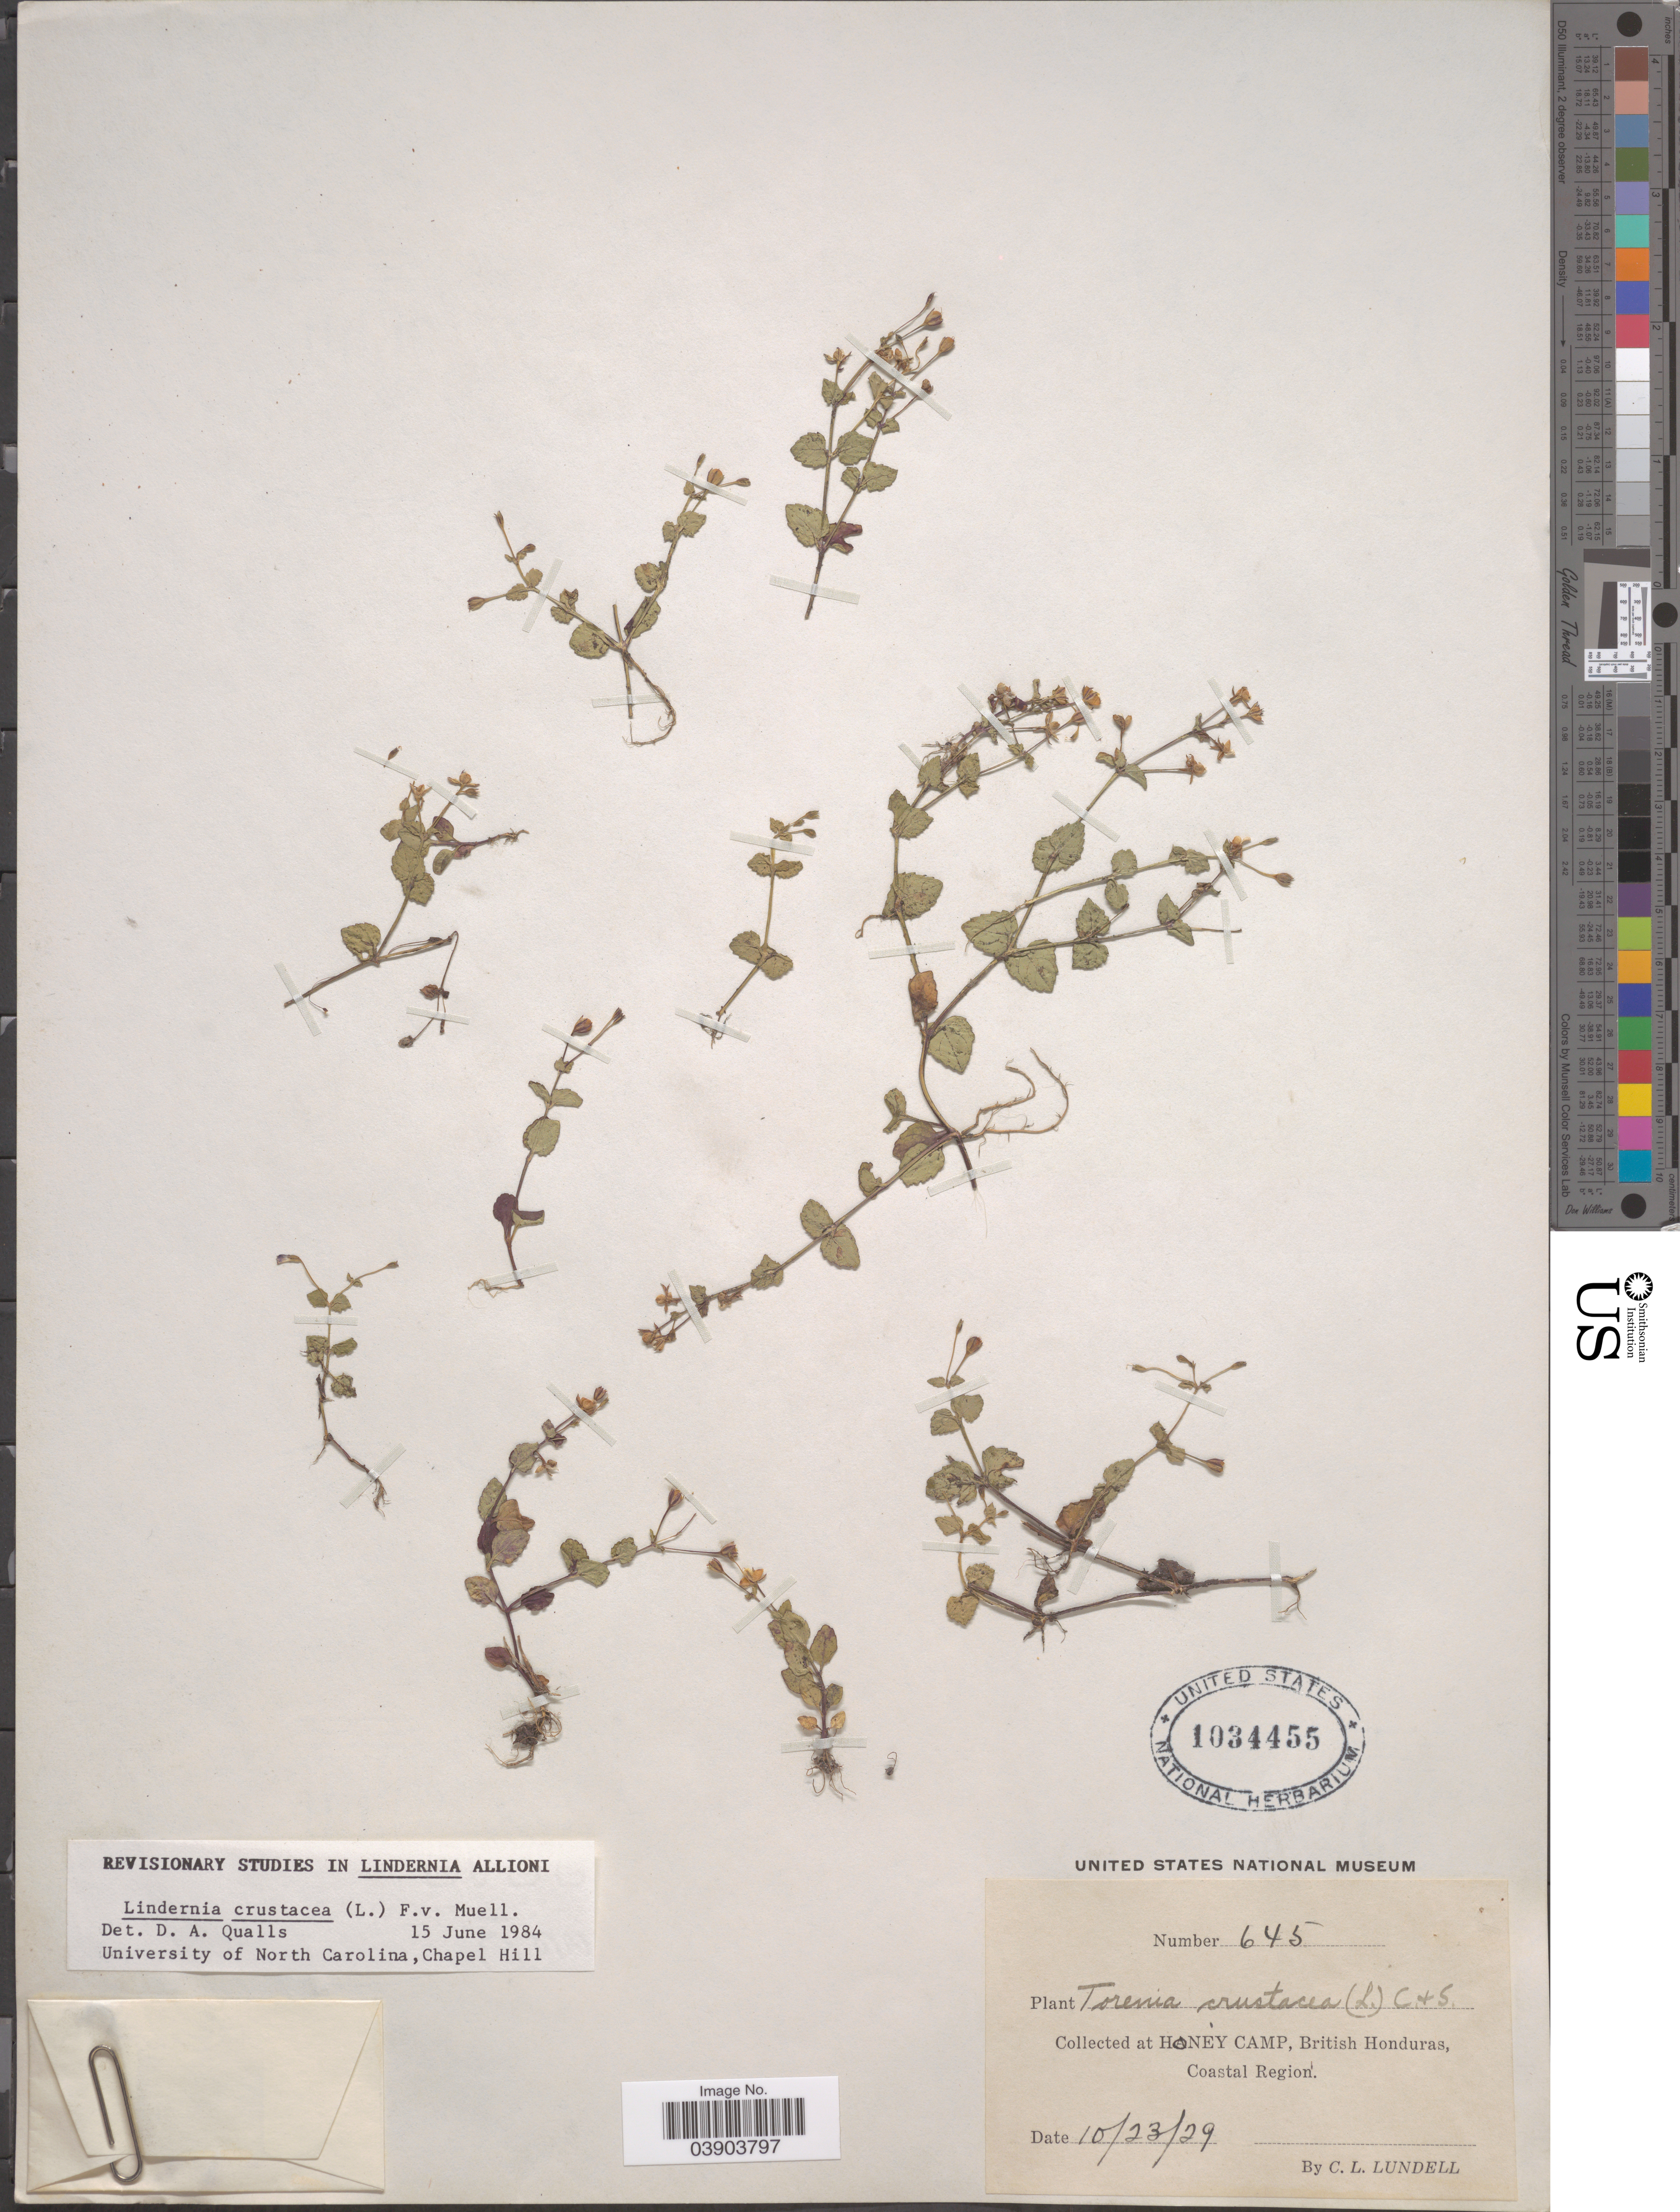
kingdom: Plantae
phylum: Tracheophyta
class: Magnoliopsida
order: Lamiales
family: Linderniaceae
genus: Lindernia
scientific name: Lindernia crustacea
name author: (L.) F. Muell.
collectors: C. L. Lundell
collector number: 645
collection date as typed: Transcribed d/m/y: 23/10/29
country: Belize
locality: Honey Camp, British Honduras. Coastal Region.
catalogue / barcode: US 1034455